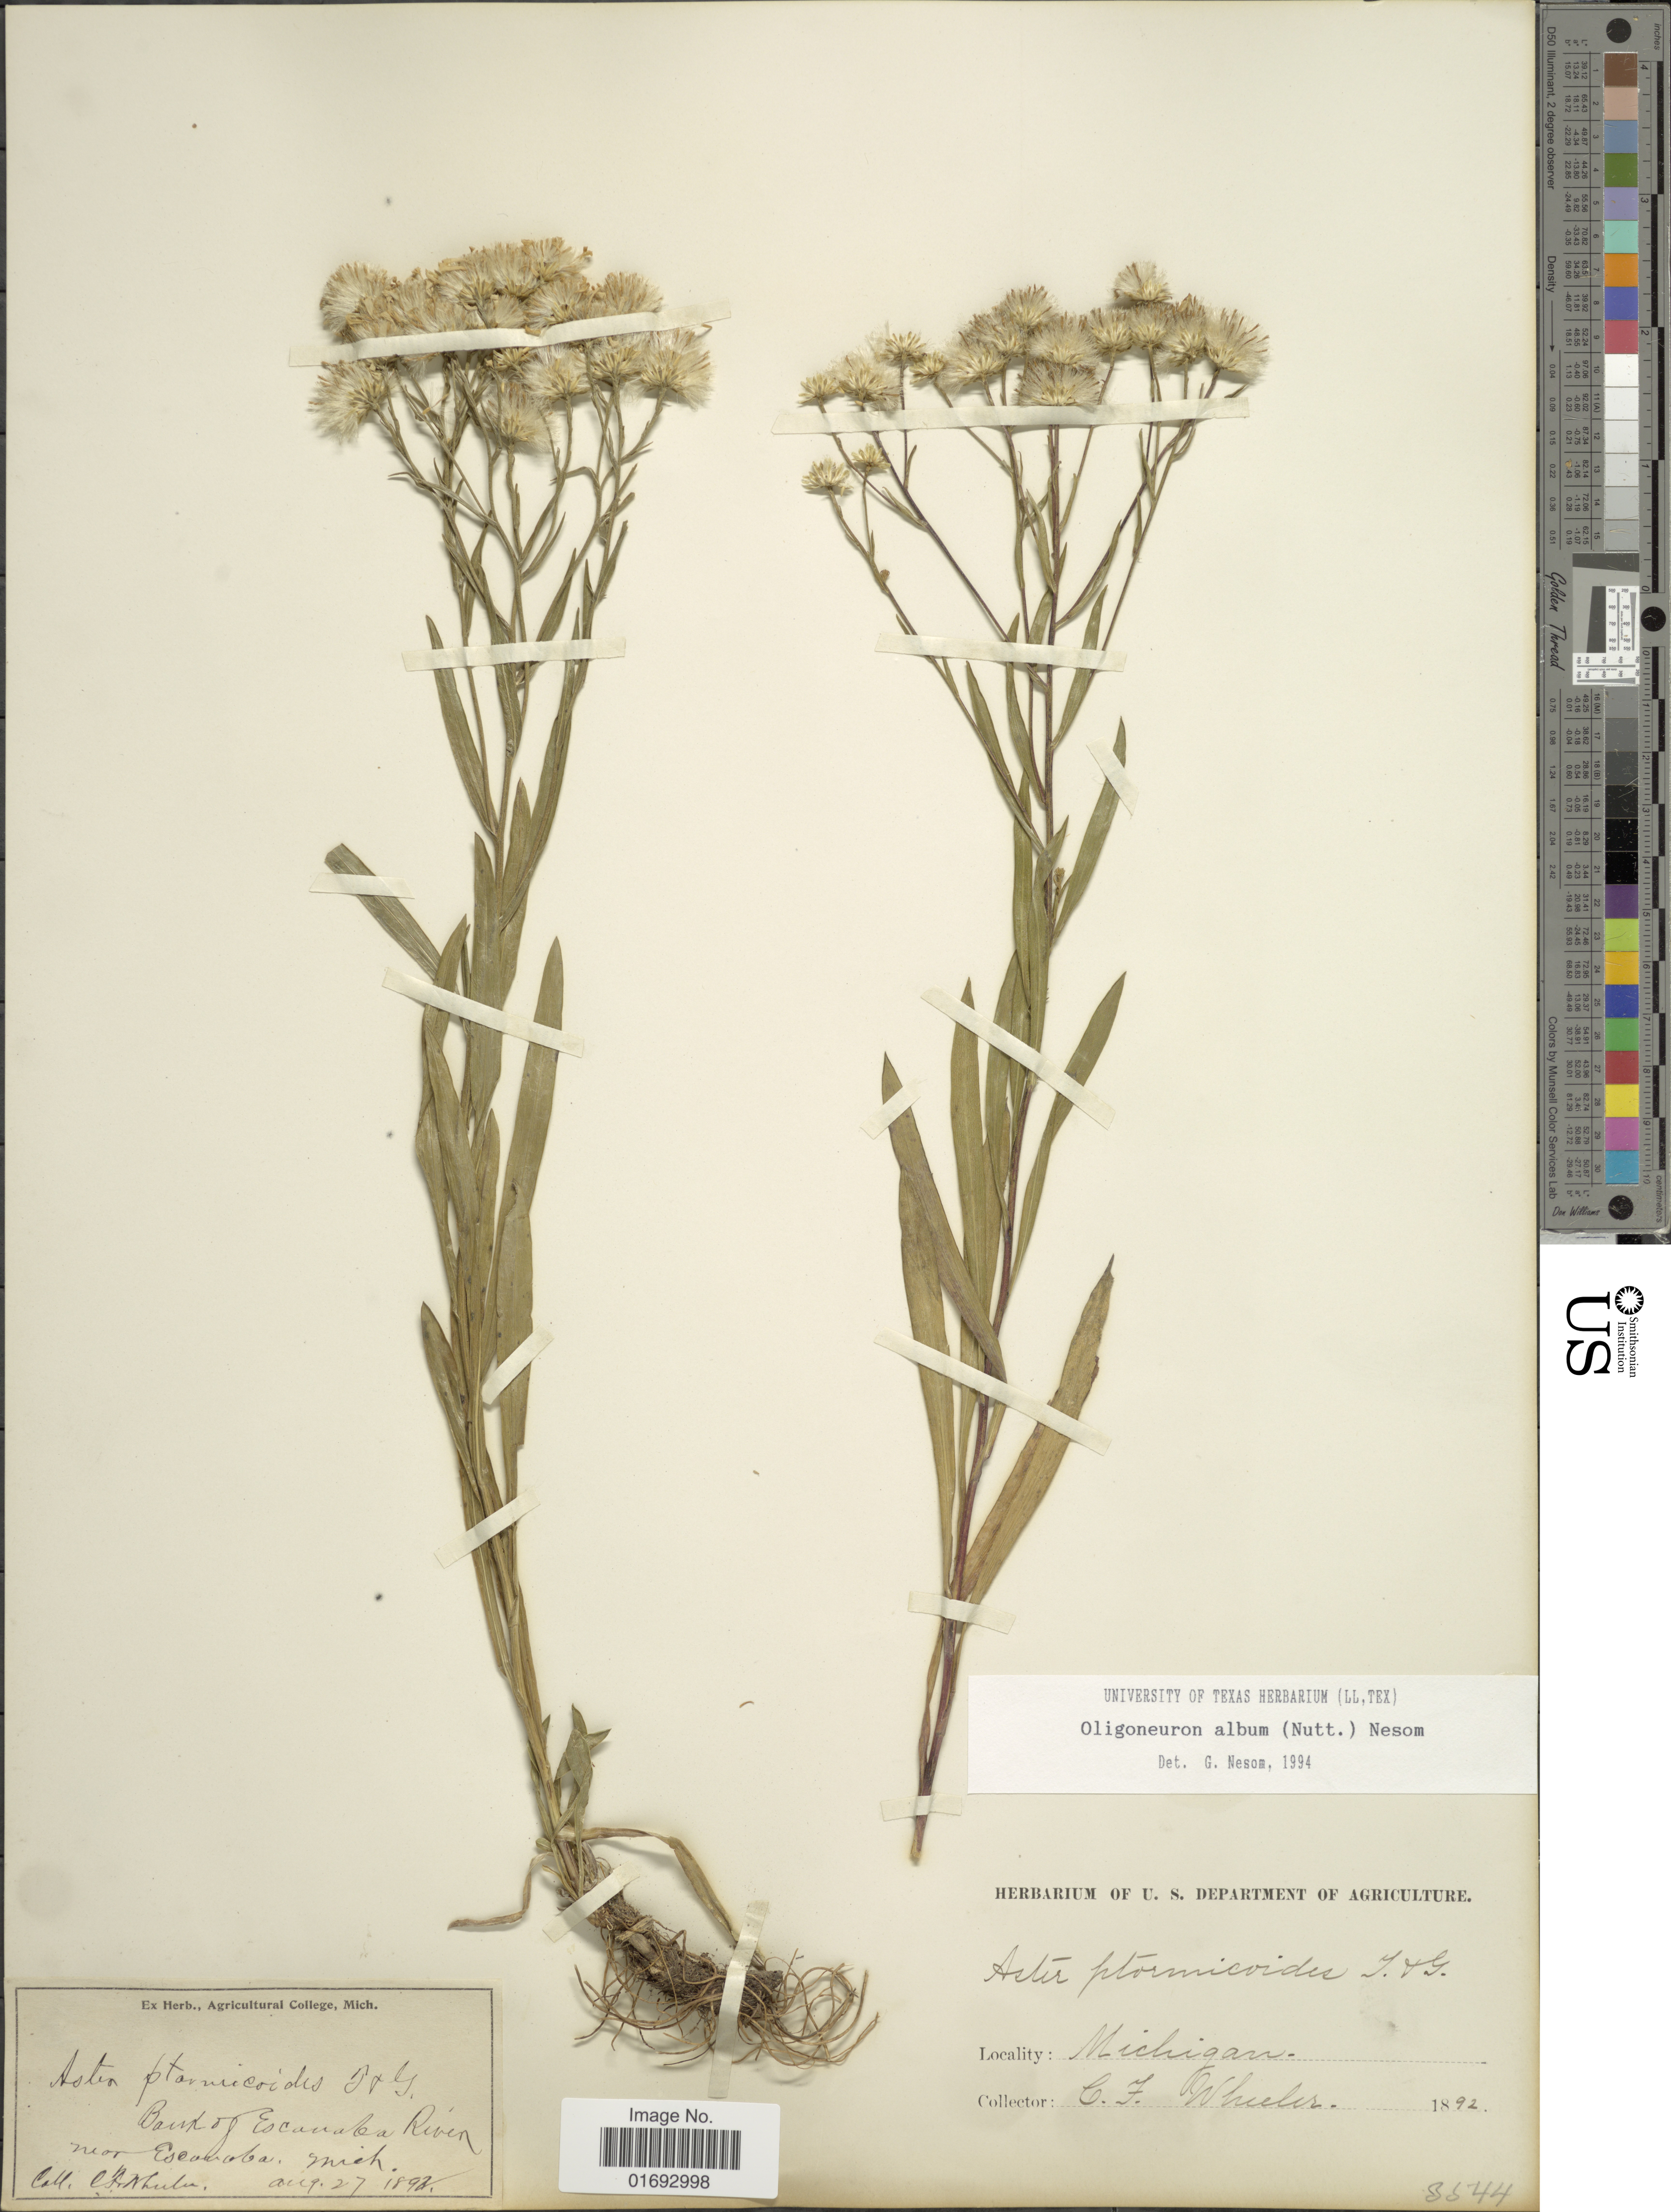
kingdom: Plantae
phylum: Tracheophyta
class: Magnoliopsida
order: Asterales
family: Asteraceae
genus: Oligoneuron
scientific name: Oligoneuron album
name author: (Nutt.) G.L. Nesom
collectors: C. Wheeler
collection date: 1892-08-27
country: United States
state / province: Michigan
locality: Bank of Escauba River, Near Escanaba